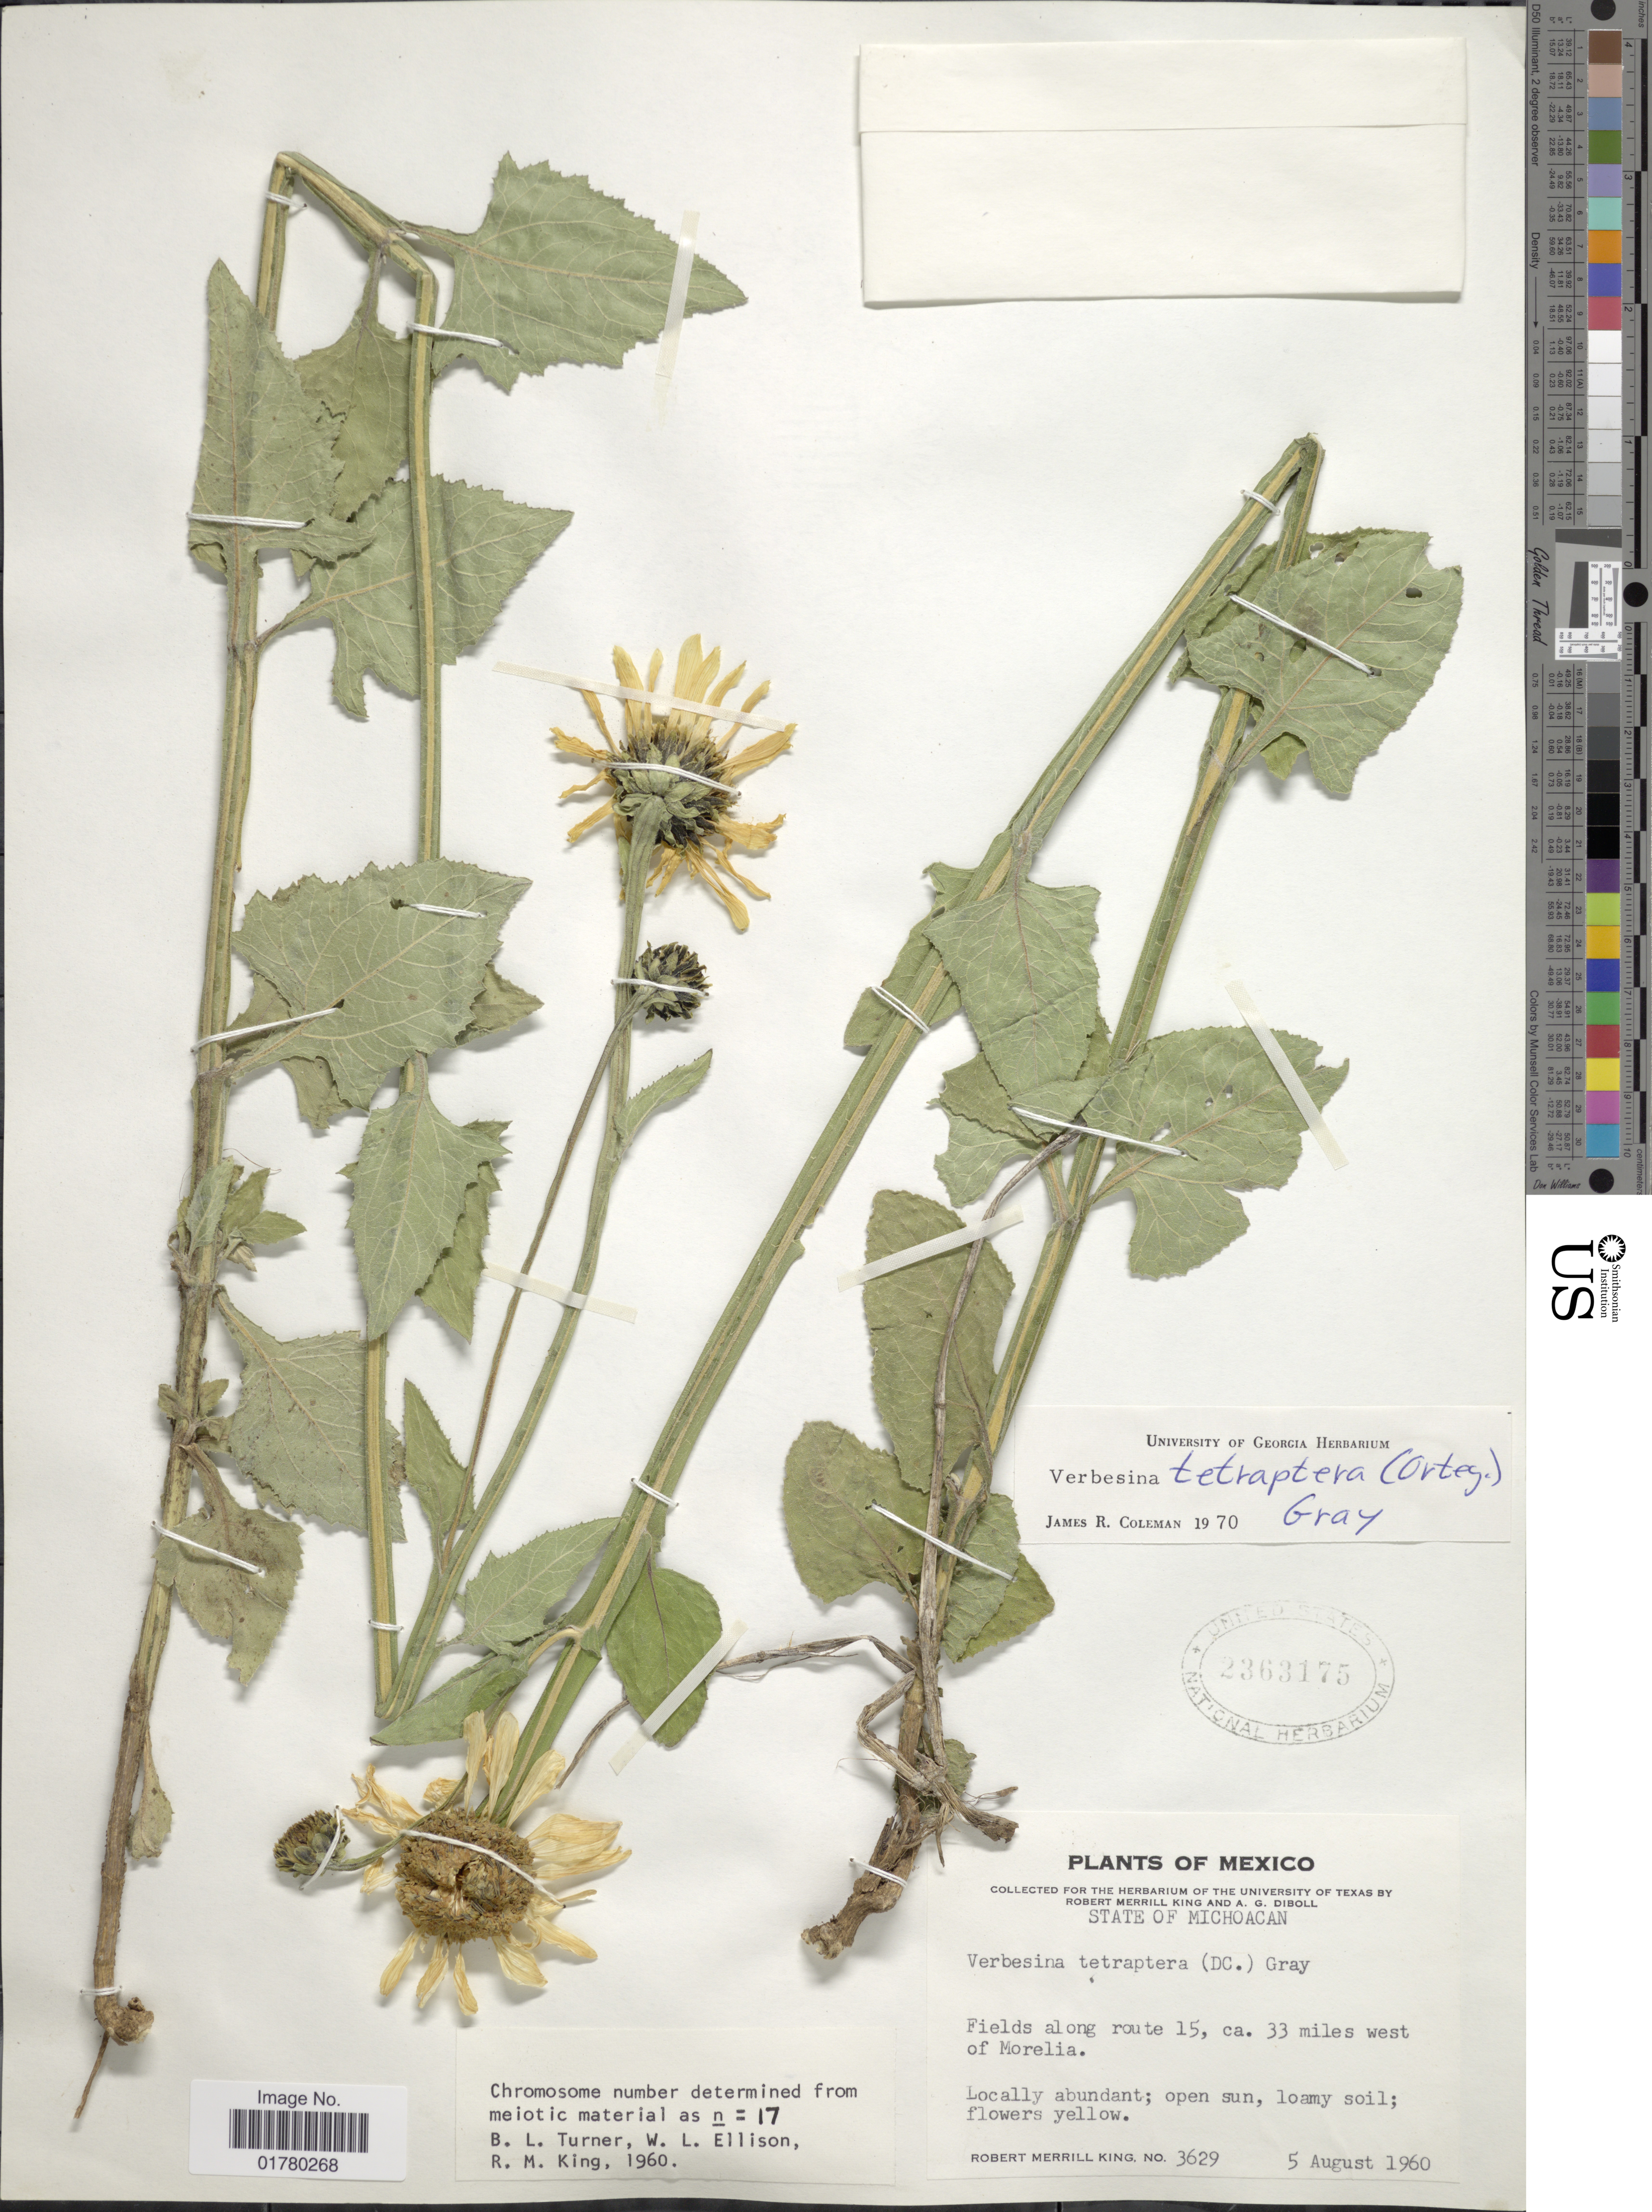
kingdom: Plantae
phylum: Tracheophyta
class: Magnoliopsida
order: Asterales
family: Asteraceae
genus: Verbesina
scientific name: Verbesina tetraptera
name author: (Ortega) A. Gray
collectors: R. M. King & A. Diboll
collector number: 3629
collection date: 1960-08-05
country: Mexico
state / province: Michoacán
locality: Fields along route 15, ca. 33 miles west of Morelia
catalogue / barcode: US 2363175